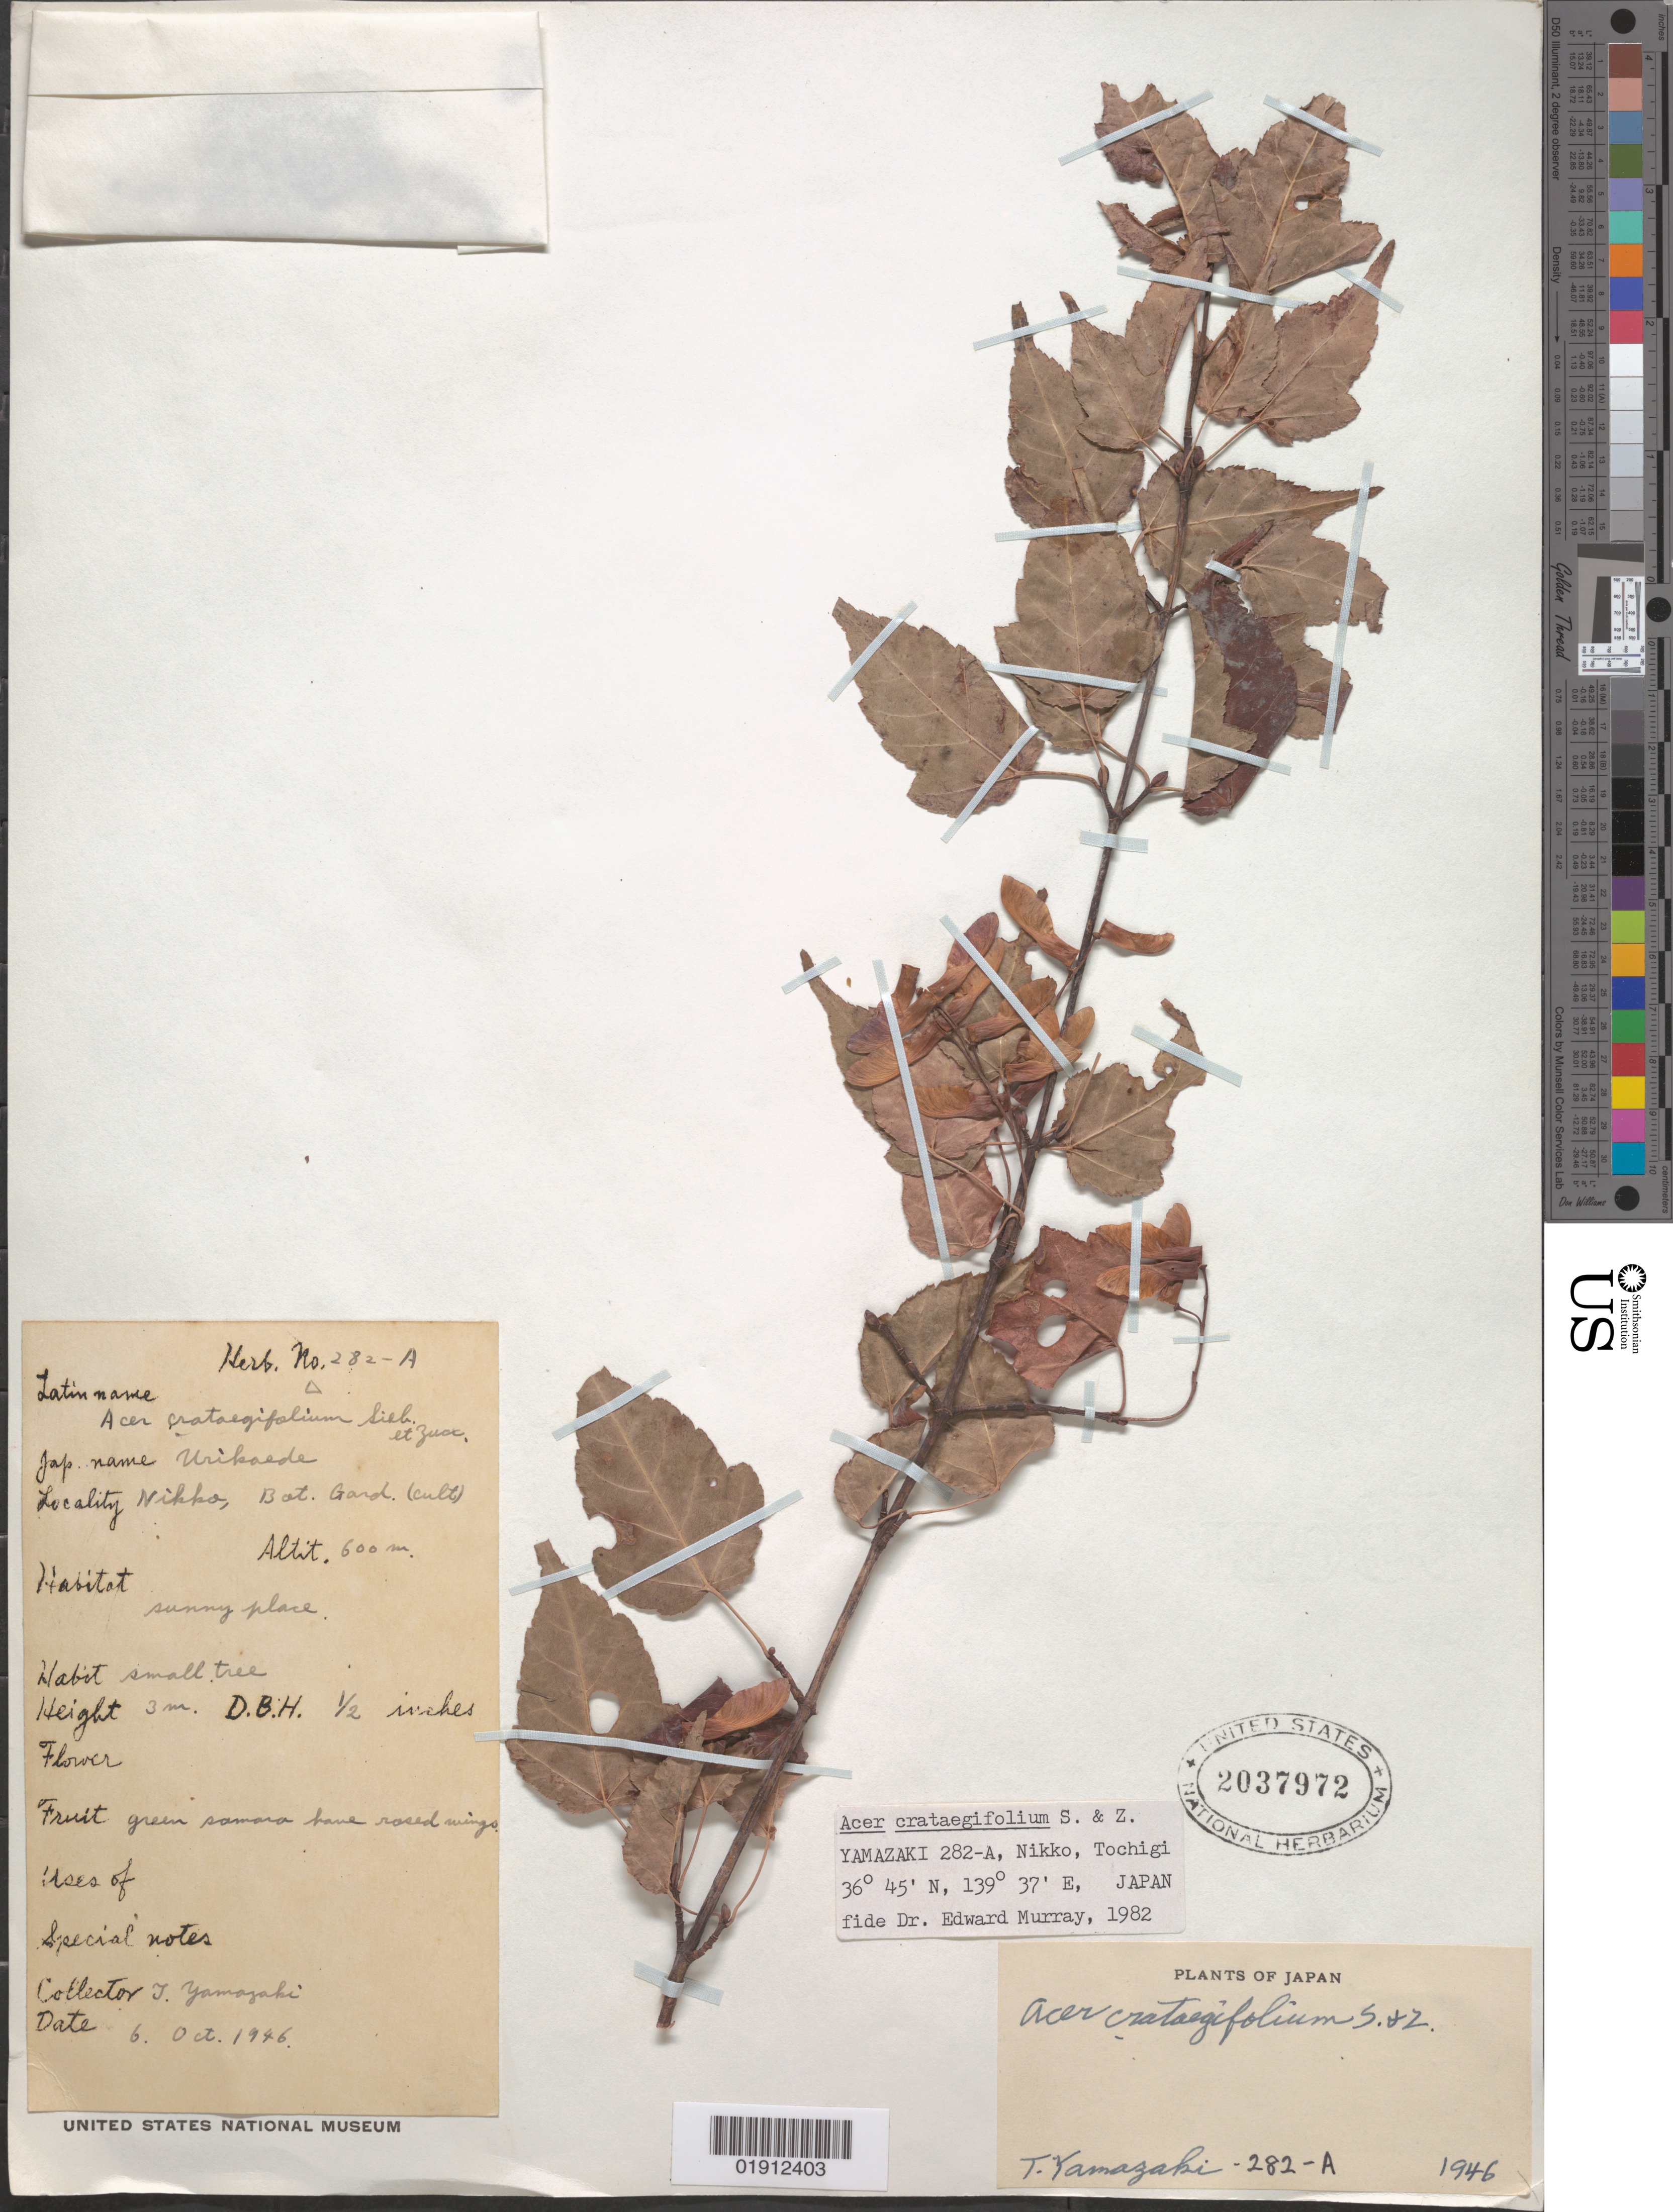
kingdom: Plantae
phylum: Tracheophyta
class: Magnoliopsida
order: Sapindales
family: Sapindaceae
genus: Acer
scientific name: Acer crataegifolium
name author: Siebold & Zucc.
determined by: Murray, Edward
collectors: T. Yamazaki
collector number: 282-A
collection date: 1946-10-06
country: Japan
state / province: Totigi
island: Honshu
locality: Nikko, Bot Gard.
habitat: Sunny place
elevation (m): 600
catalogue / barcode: US 2037972